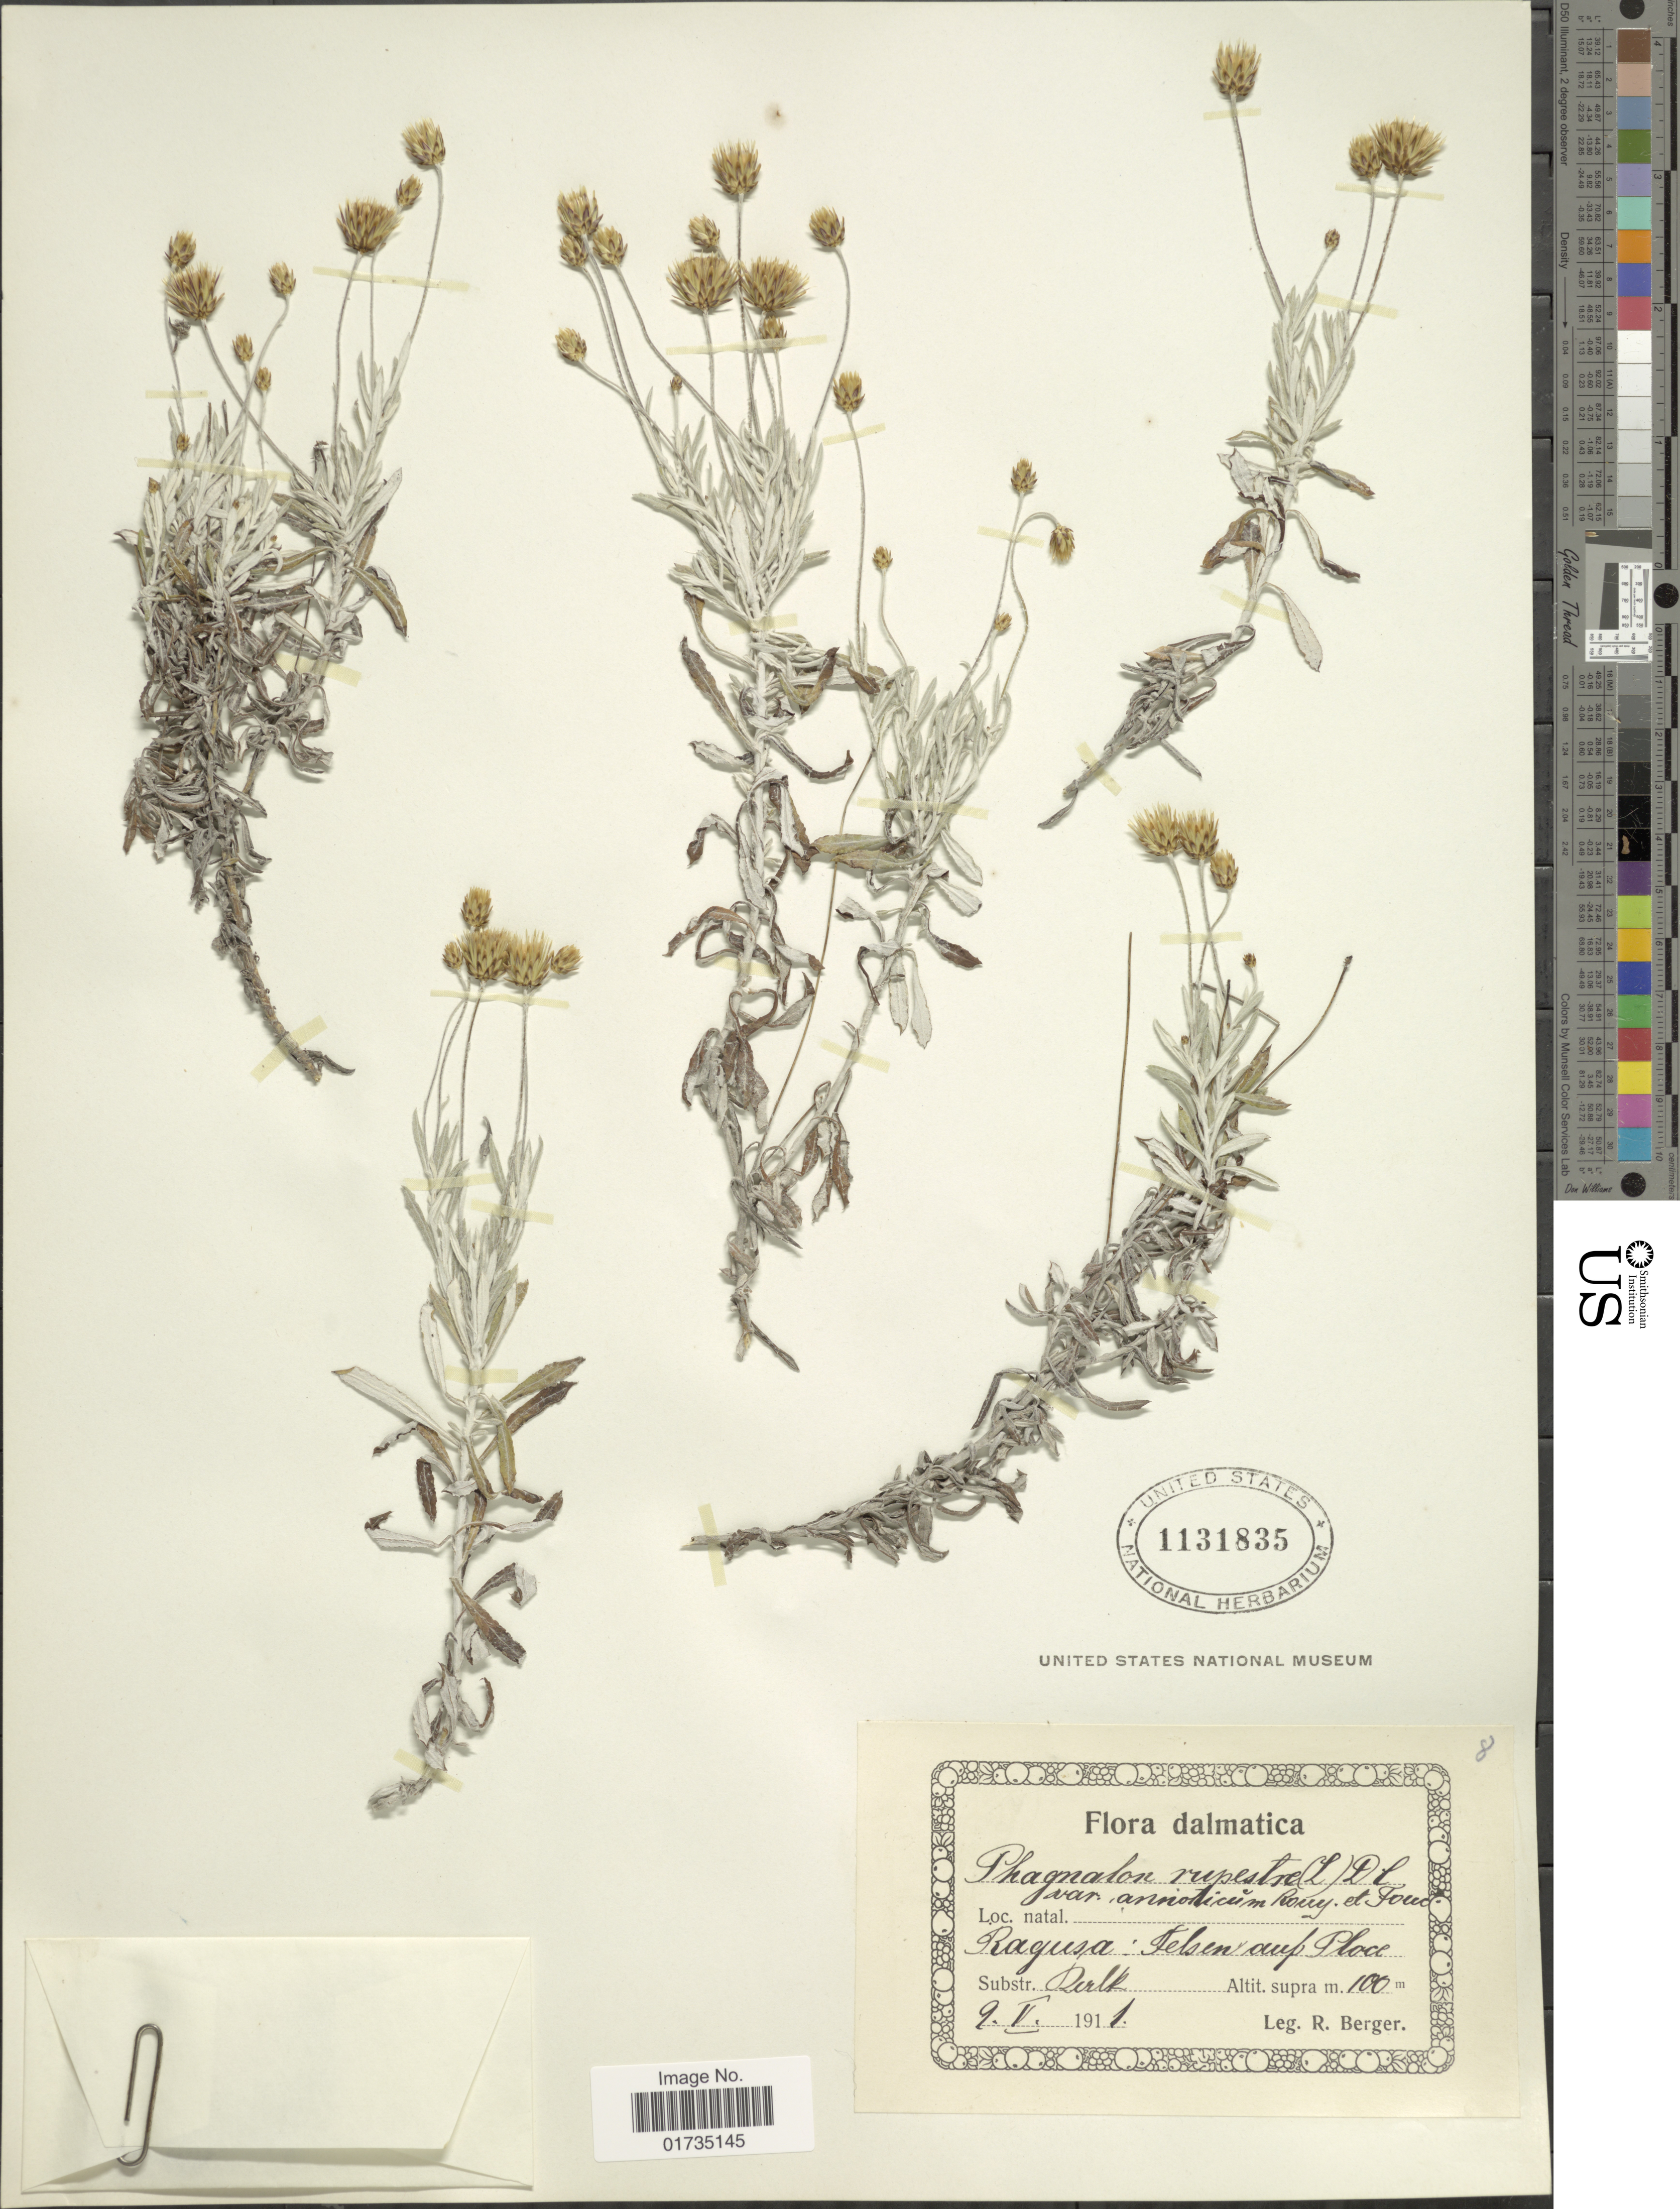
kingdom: Plantae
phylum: Tracheophyta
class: Magnoliopsida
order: Asterales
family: Asteraceae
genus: Phagnalon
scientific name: Phagnalon rupestre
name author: (L.) DC.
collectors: R. Berger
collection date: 1911-05-09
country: Croatia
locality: Dalmatica. natal. Ragusa: Felsen auf Ploce. Substr. Rerlk [interpreted]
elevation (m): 100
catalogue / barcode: US 1131835